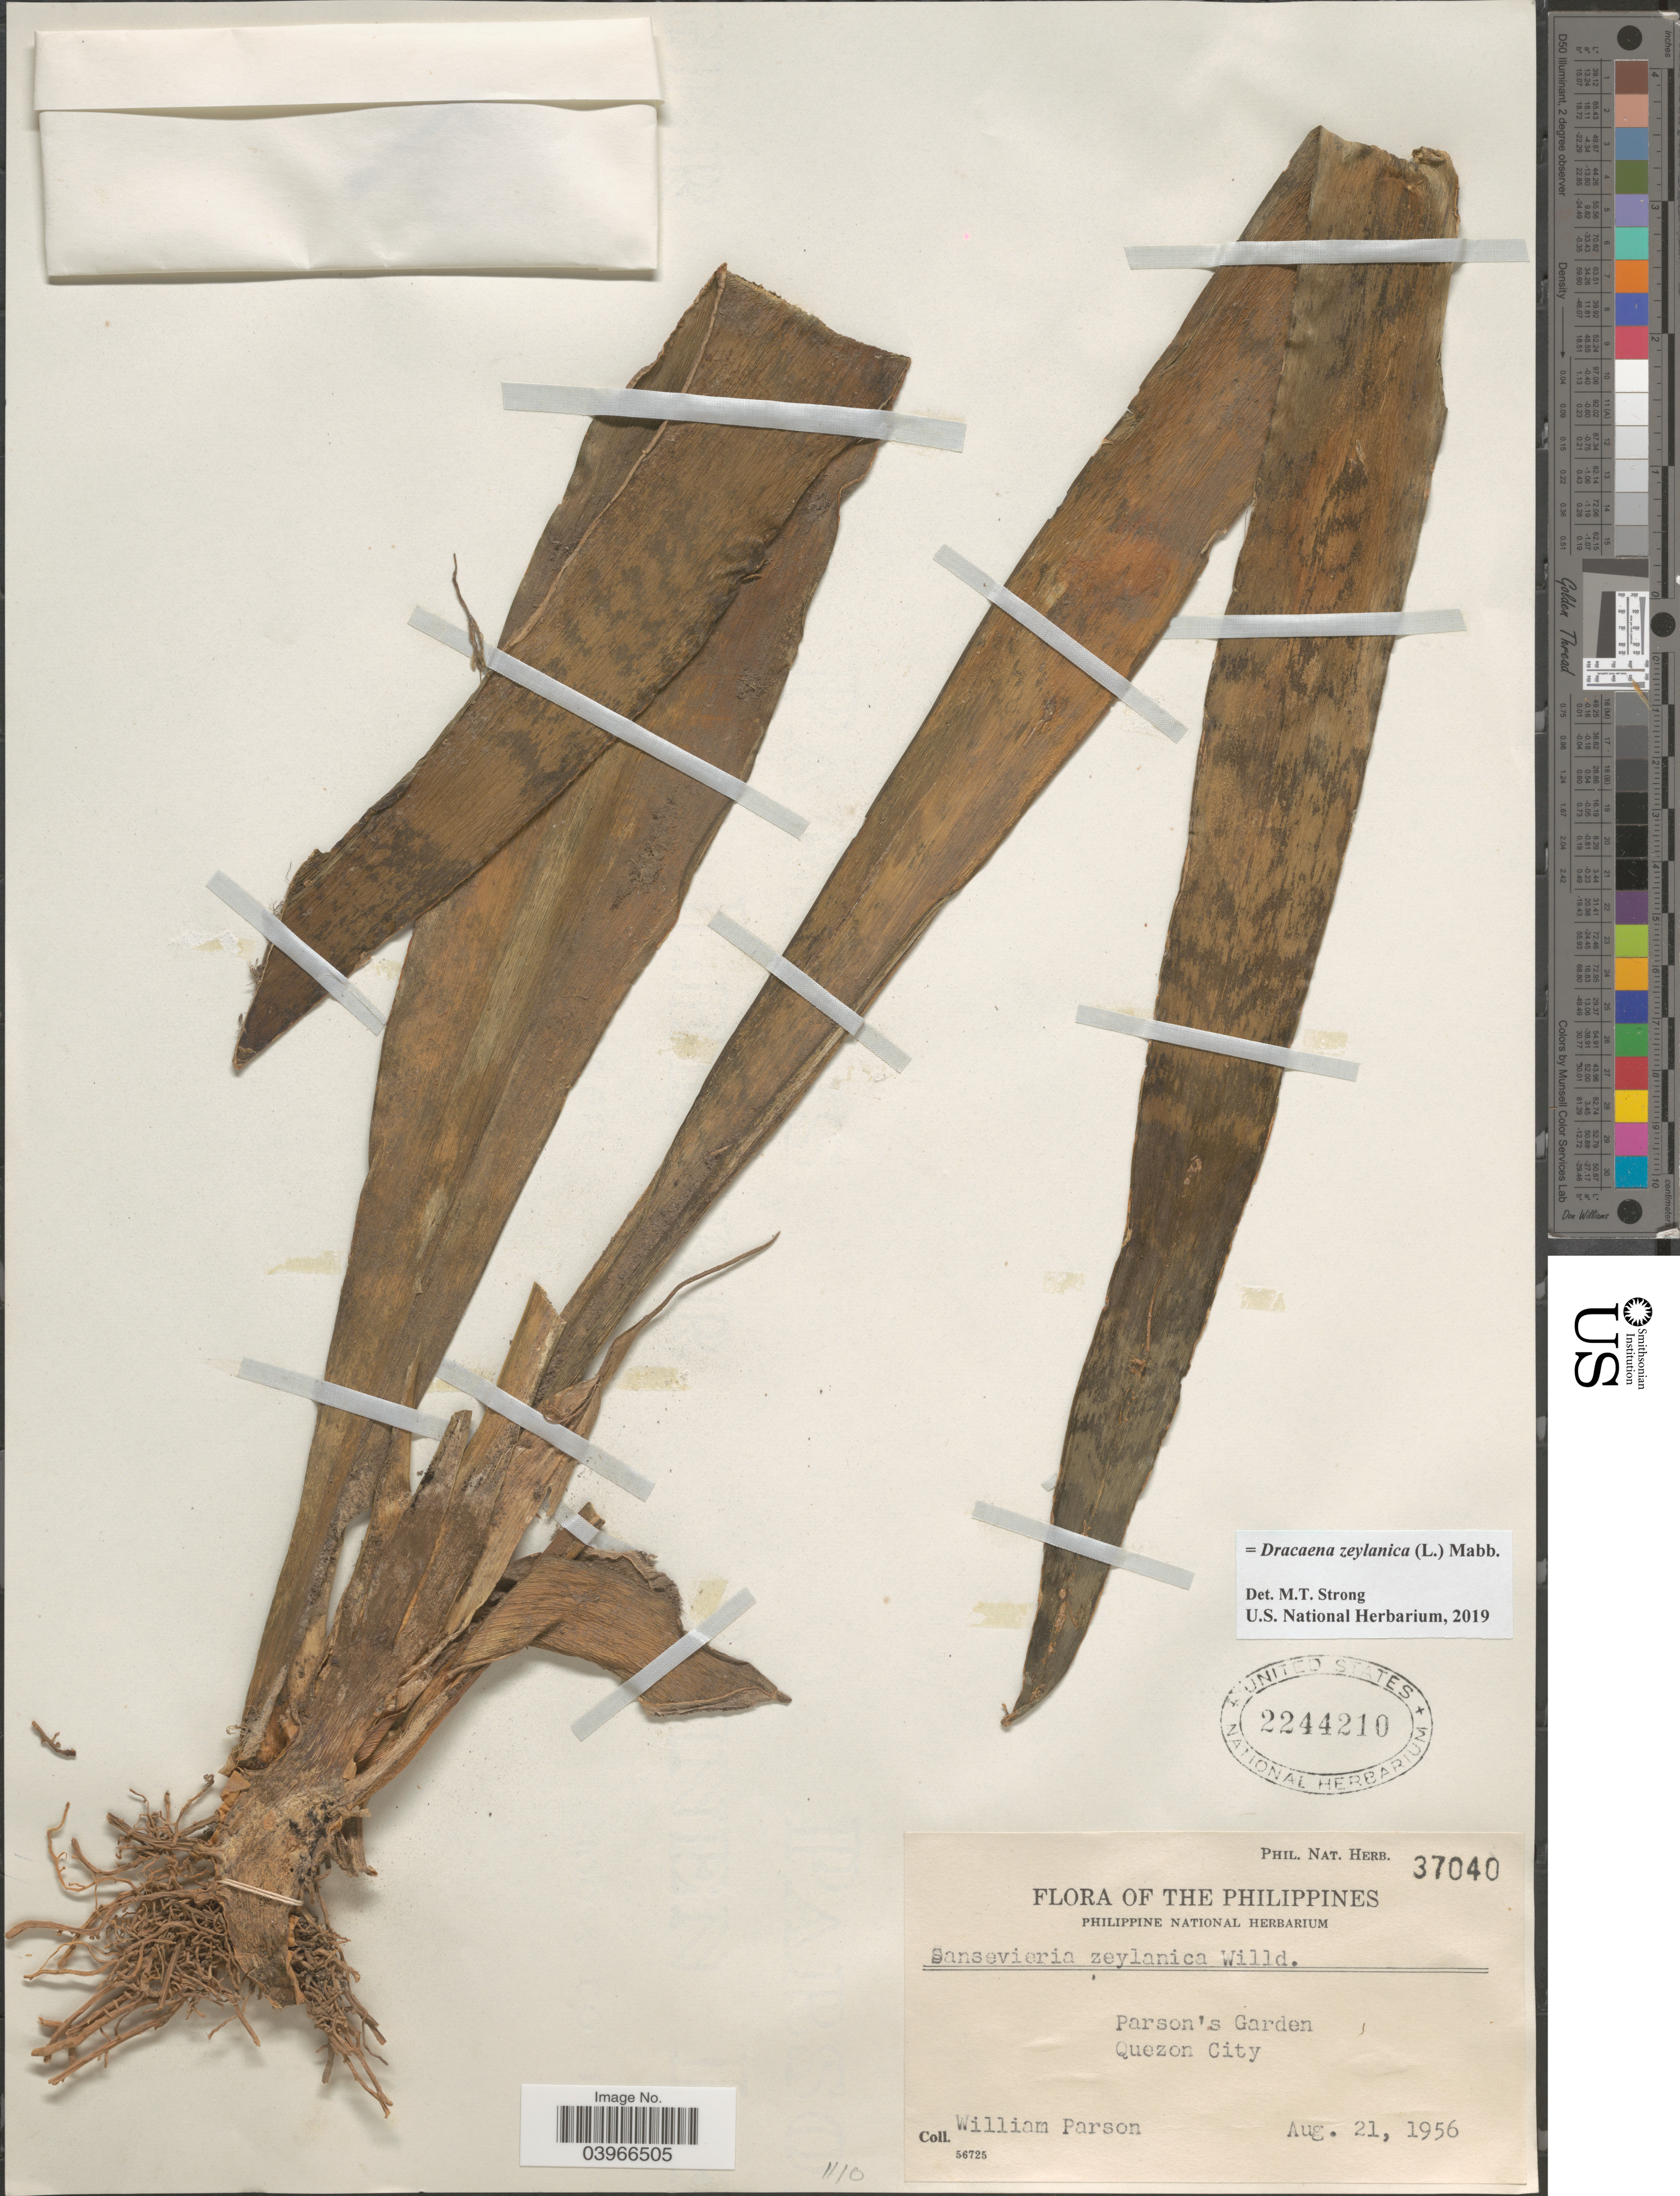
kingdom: Plantae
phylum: Tracheophyta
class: Liliopsida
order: Asparagales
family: Asparagaceae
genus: Dracaena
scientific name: Dracaena zeylanica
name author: (L.) Mabb.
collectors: W. Parson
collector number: Phil. Nat. Herb. 37040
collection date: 1956-08-21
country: Philippines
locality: Parson's Garden. Quezon City.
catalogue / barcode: US 2244210